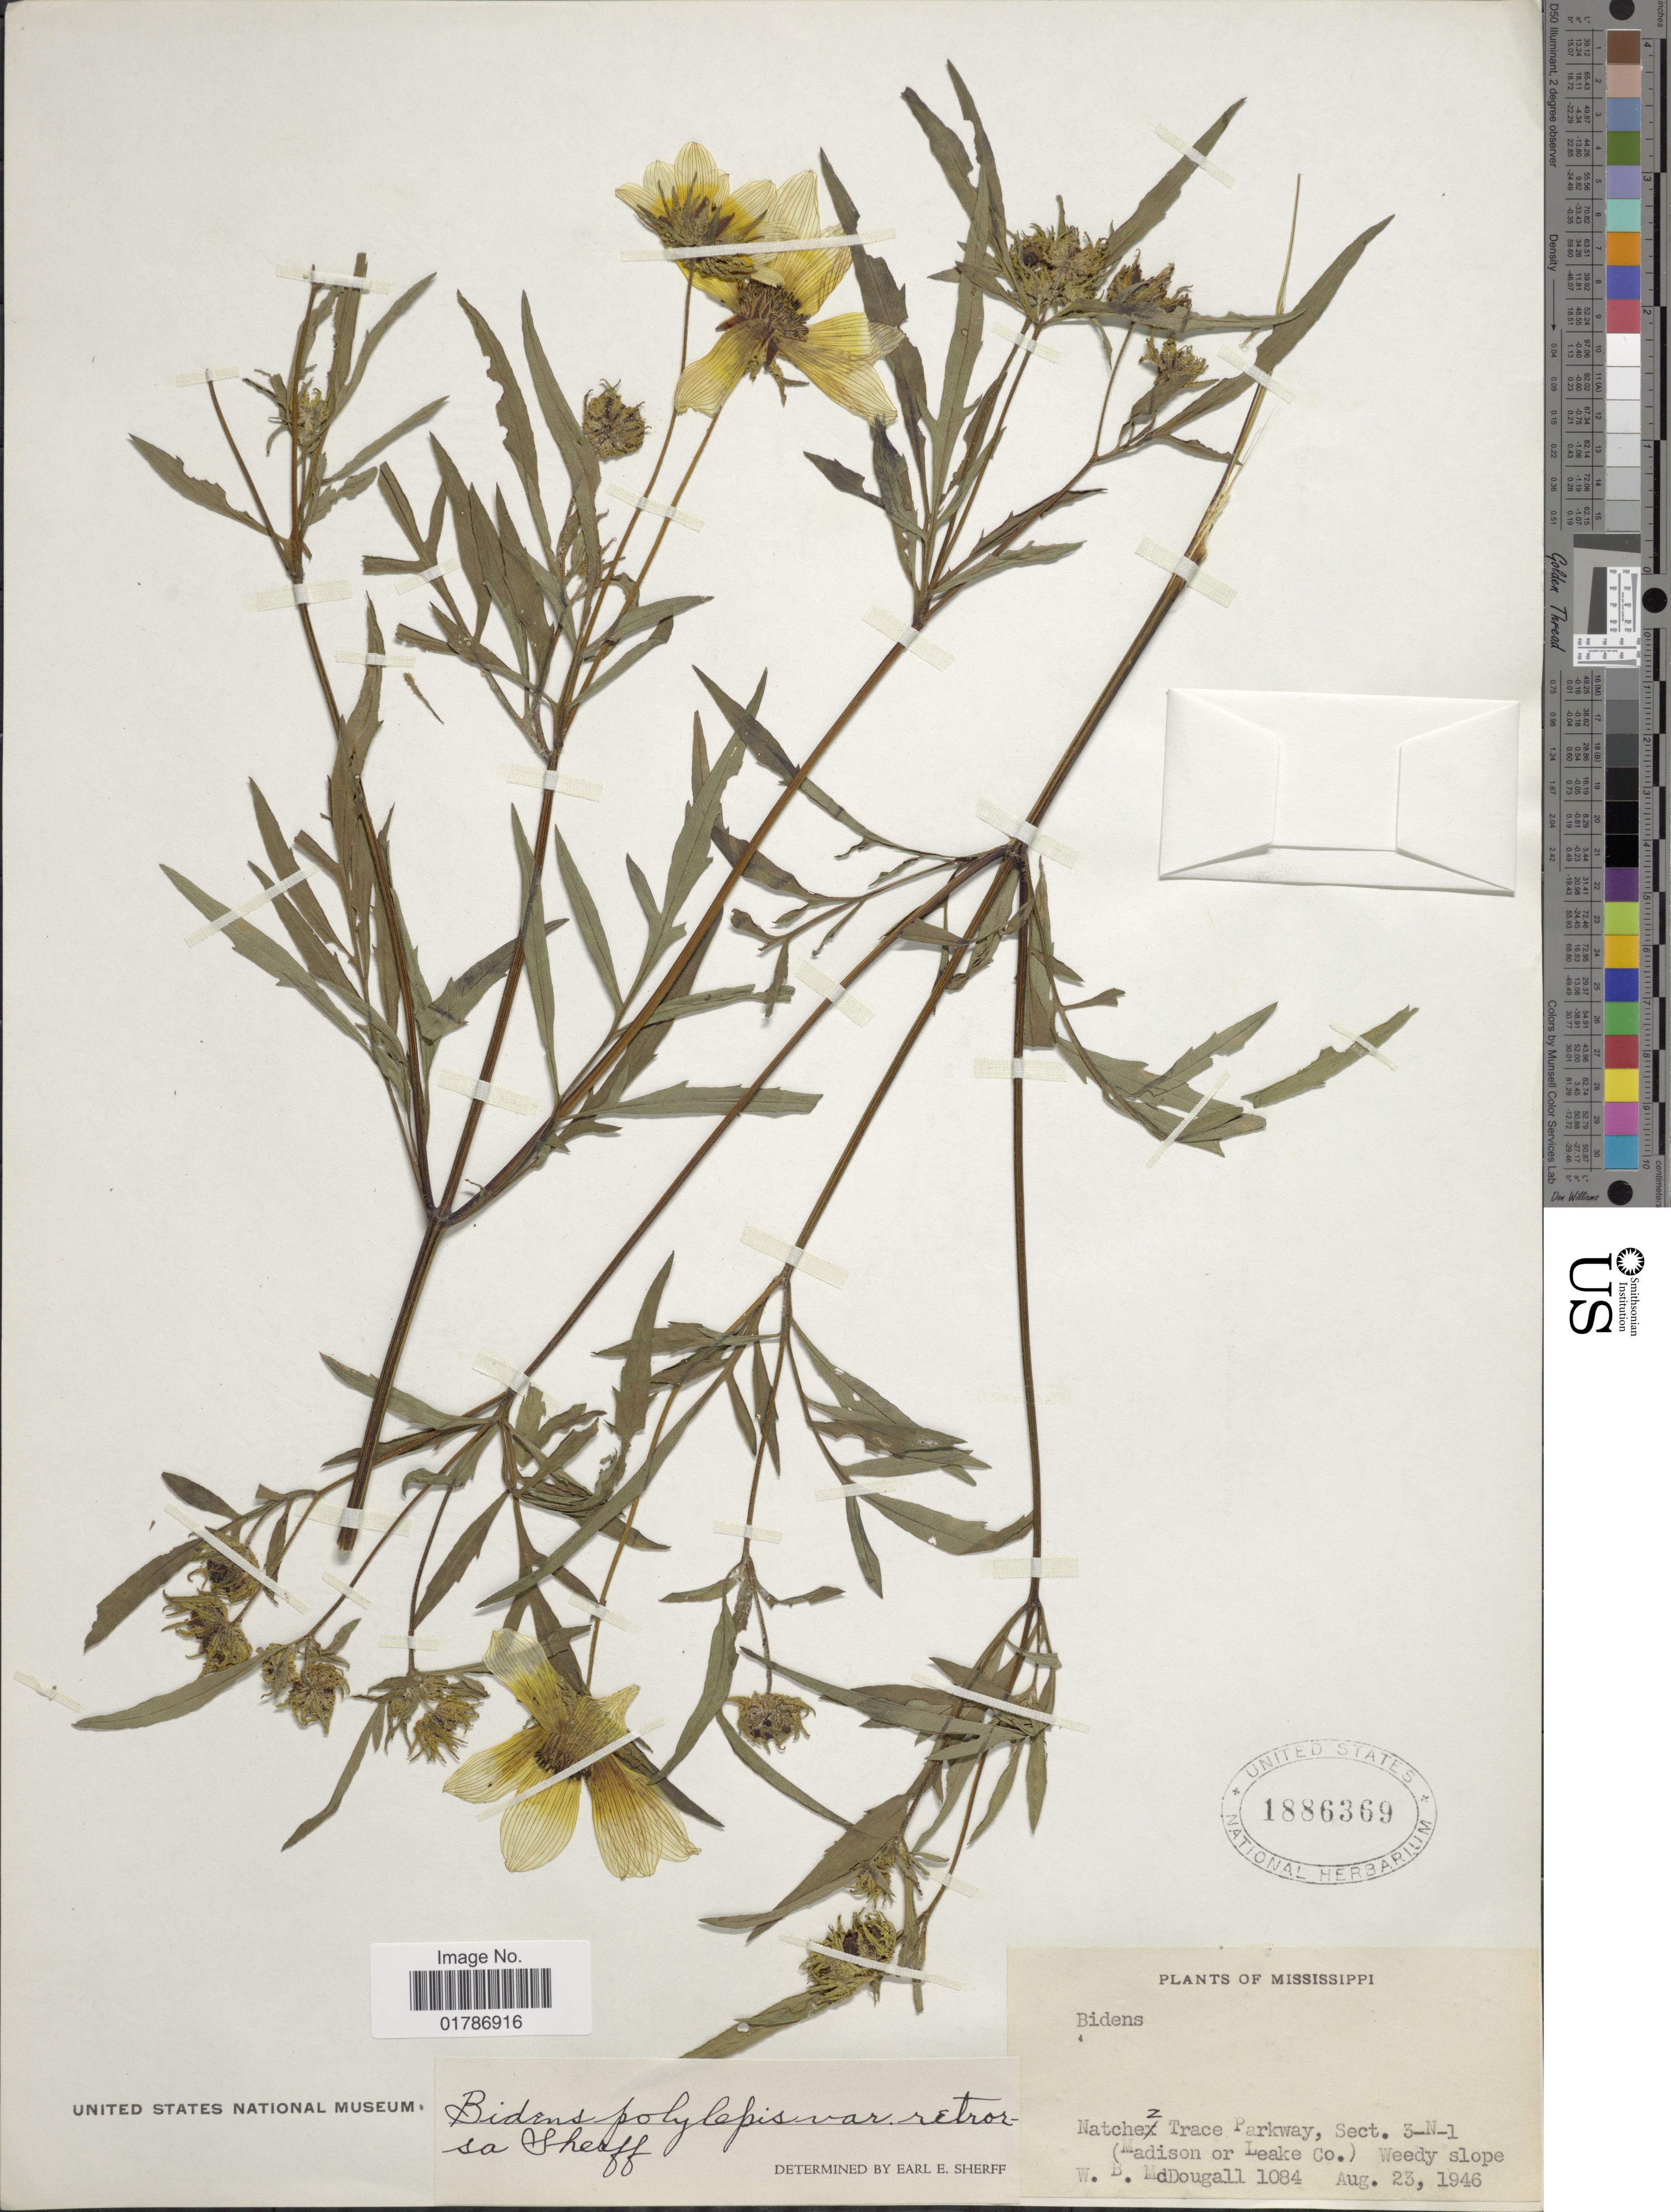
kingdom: Plantae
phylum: Tracheophyta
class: Magnoliopsida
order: Asterales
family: Asteraceae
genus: Bidens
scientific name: Bidens polylepis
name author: S.F. Blake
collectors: W. B. McDougall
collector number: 1084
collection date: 1946-08-23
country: United States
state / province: Mississippi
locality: Natchez Trace Parkway, Sect. 3-N1 (Madison or Leake Co.)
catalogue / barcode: US 1886369